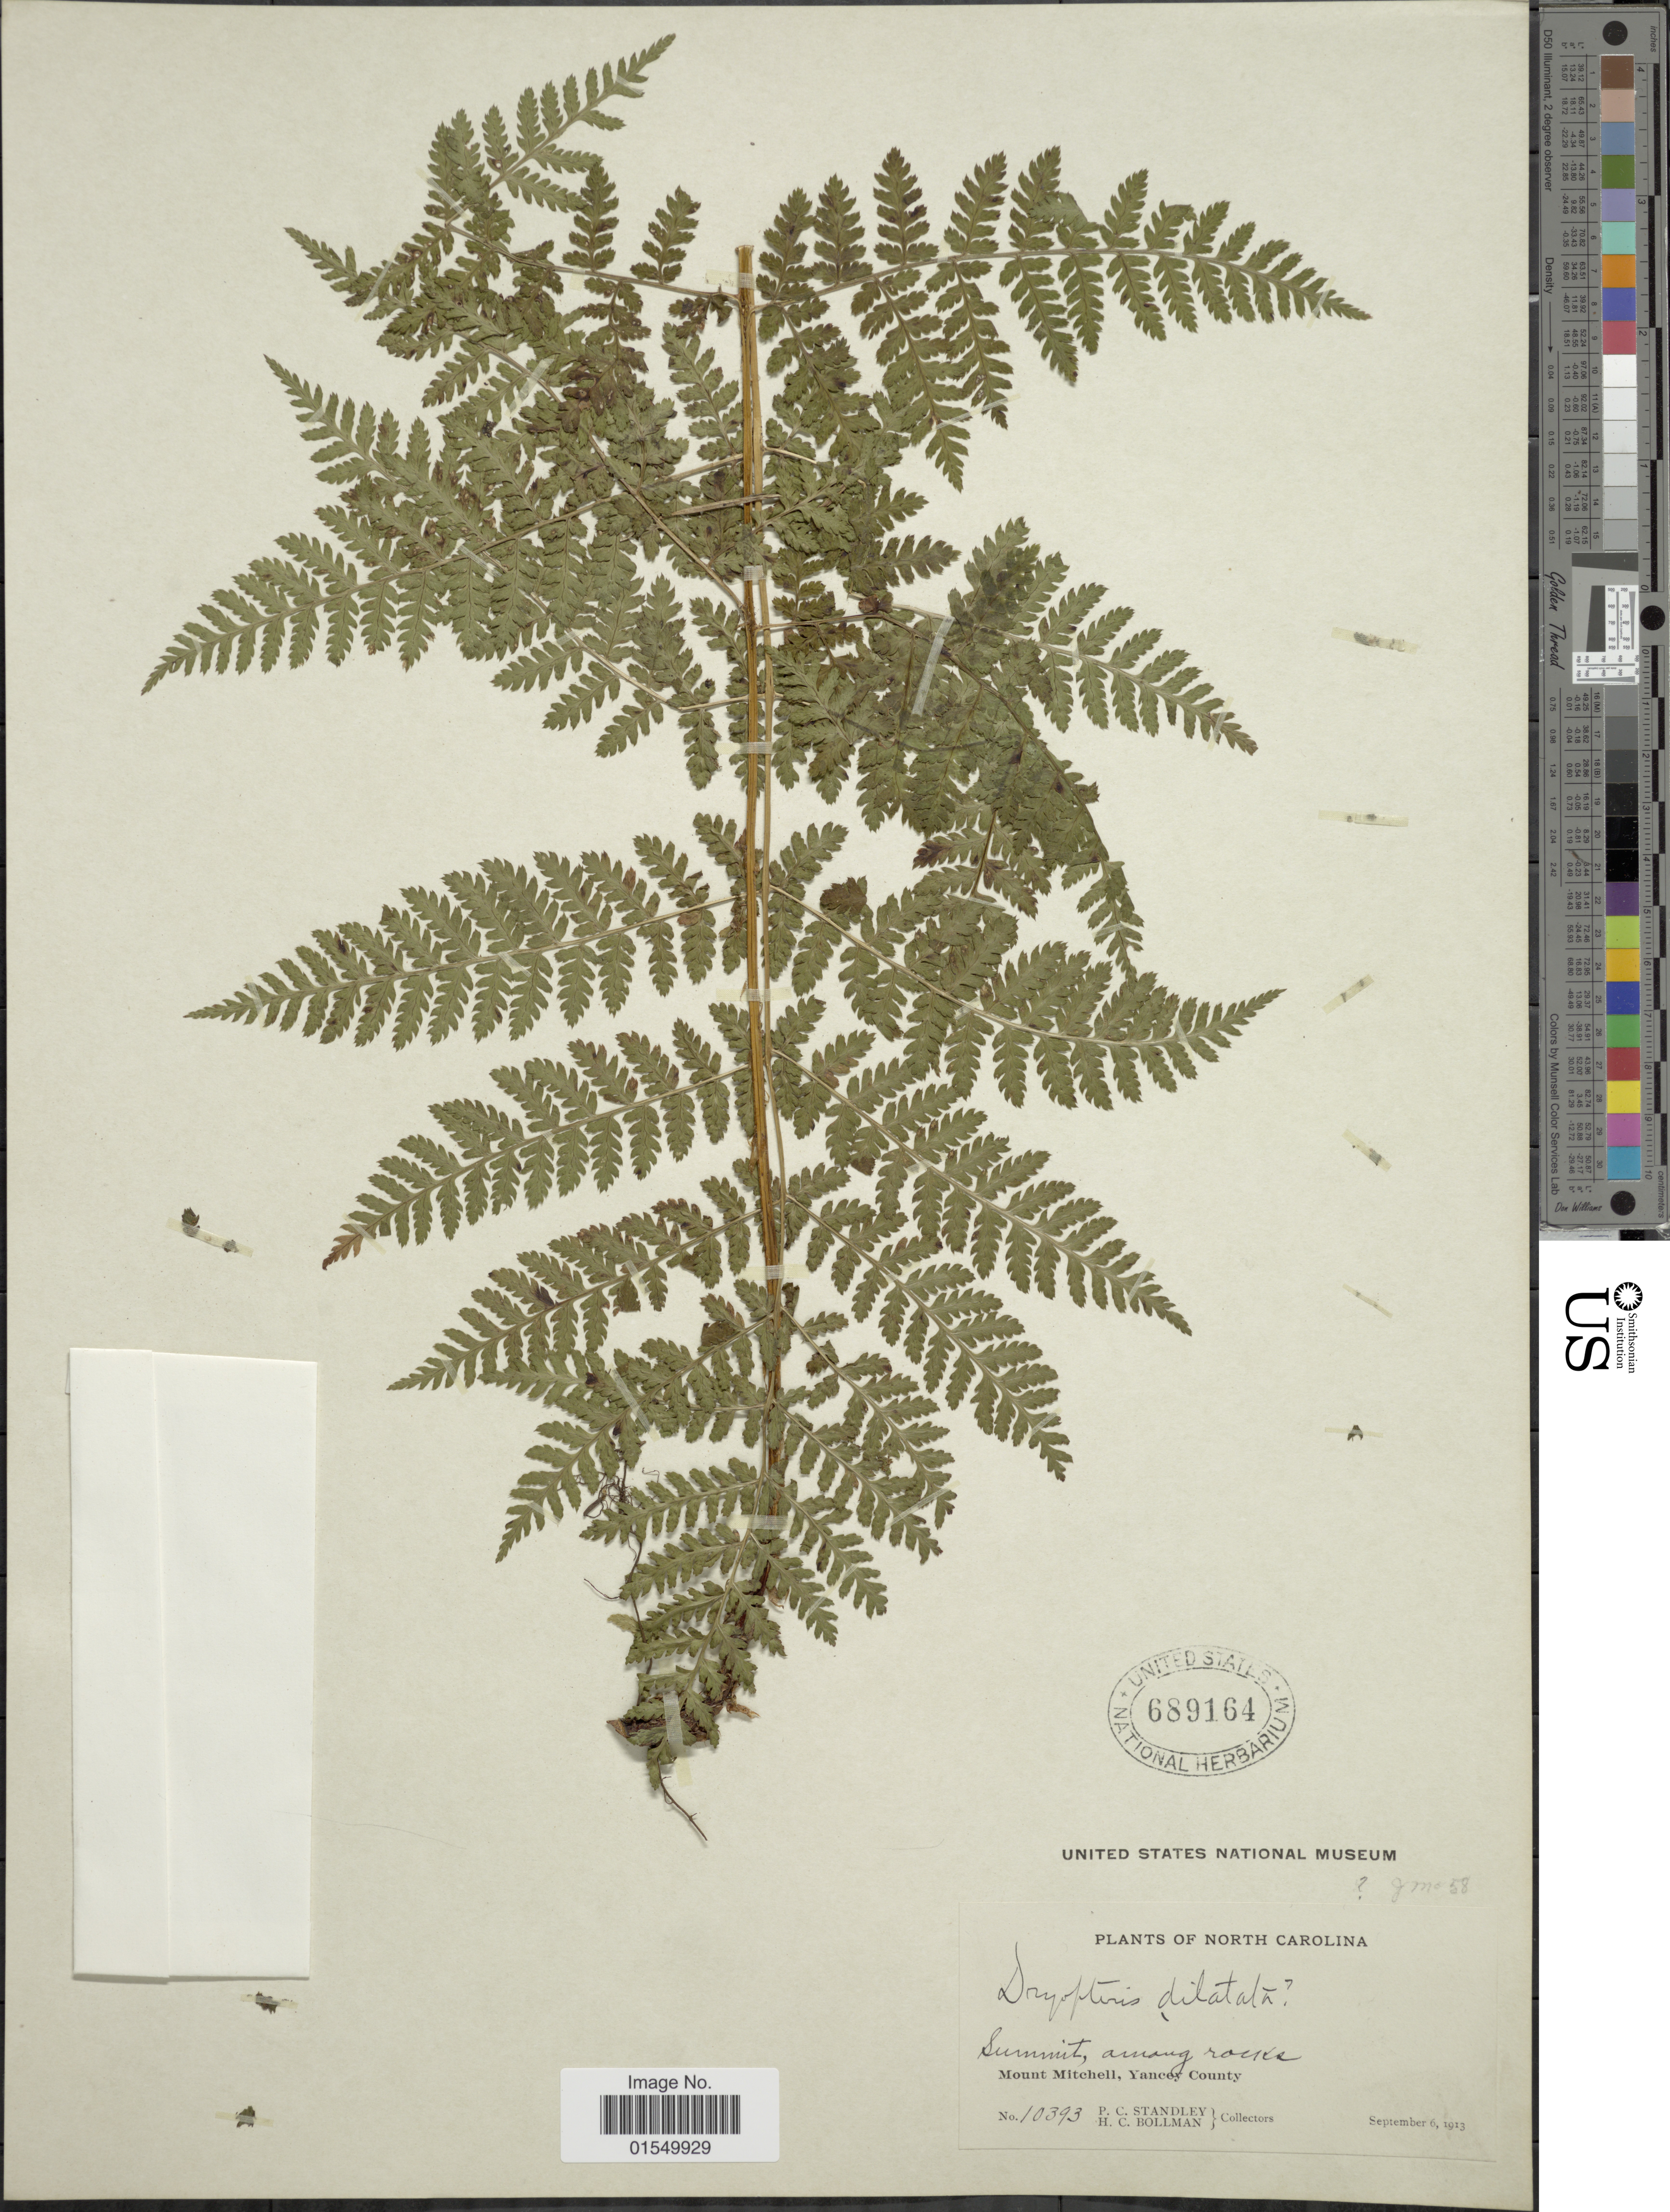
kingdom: Plantae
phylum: Tracheophyta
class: Polypodiopsida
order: Polypodiales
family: Dryopteridaceae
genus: Dryopteris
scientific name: Dryopteris campyloptera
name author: Clarkson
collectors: P. C. Standley & H. C. Bollman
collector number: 10393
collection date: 1913-09-06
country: United States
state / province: North Carolina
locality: Mount Mitchell, Yancey County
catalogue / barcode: US 689164